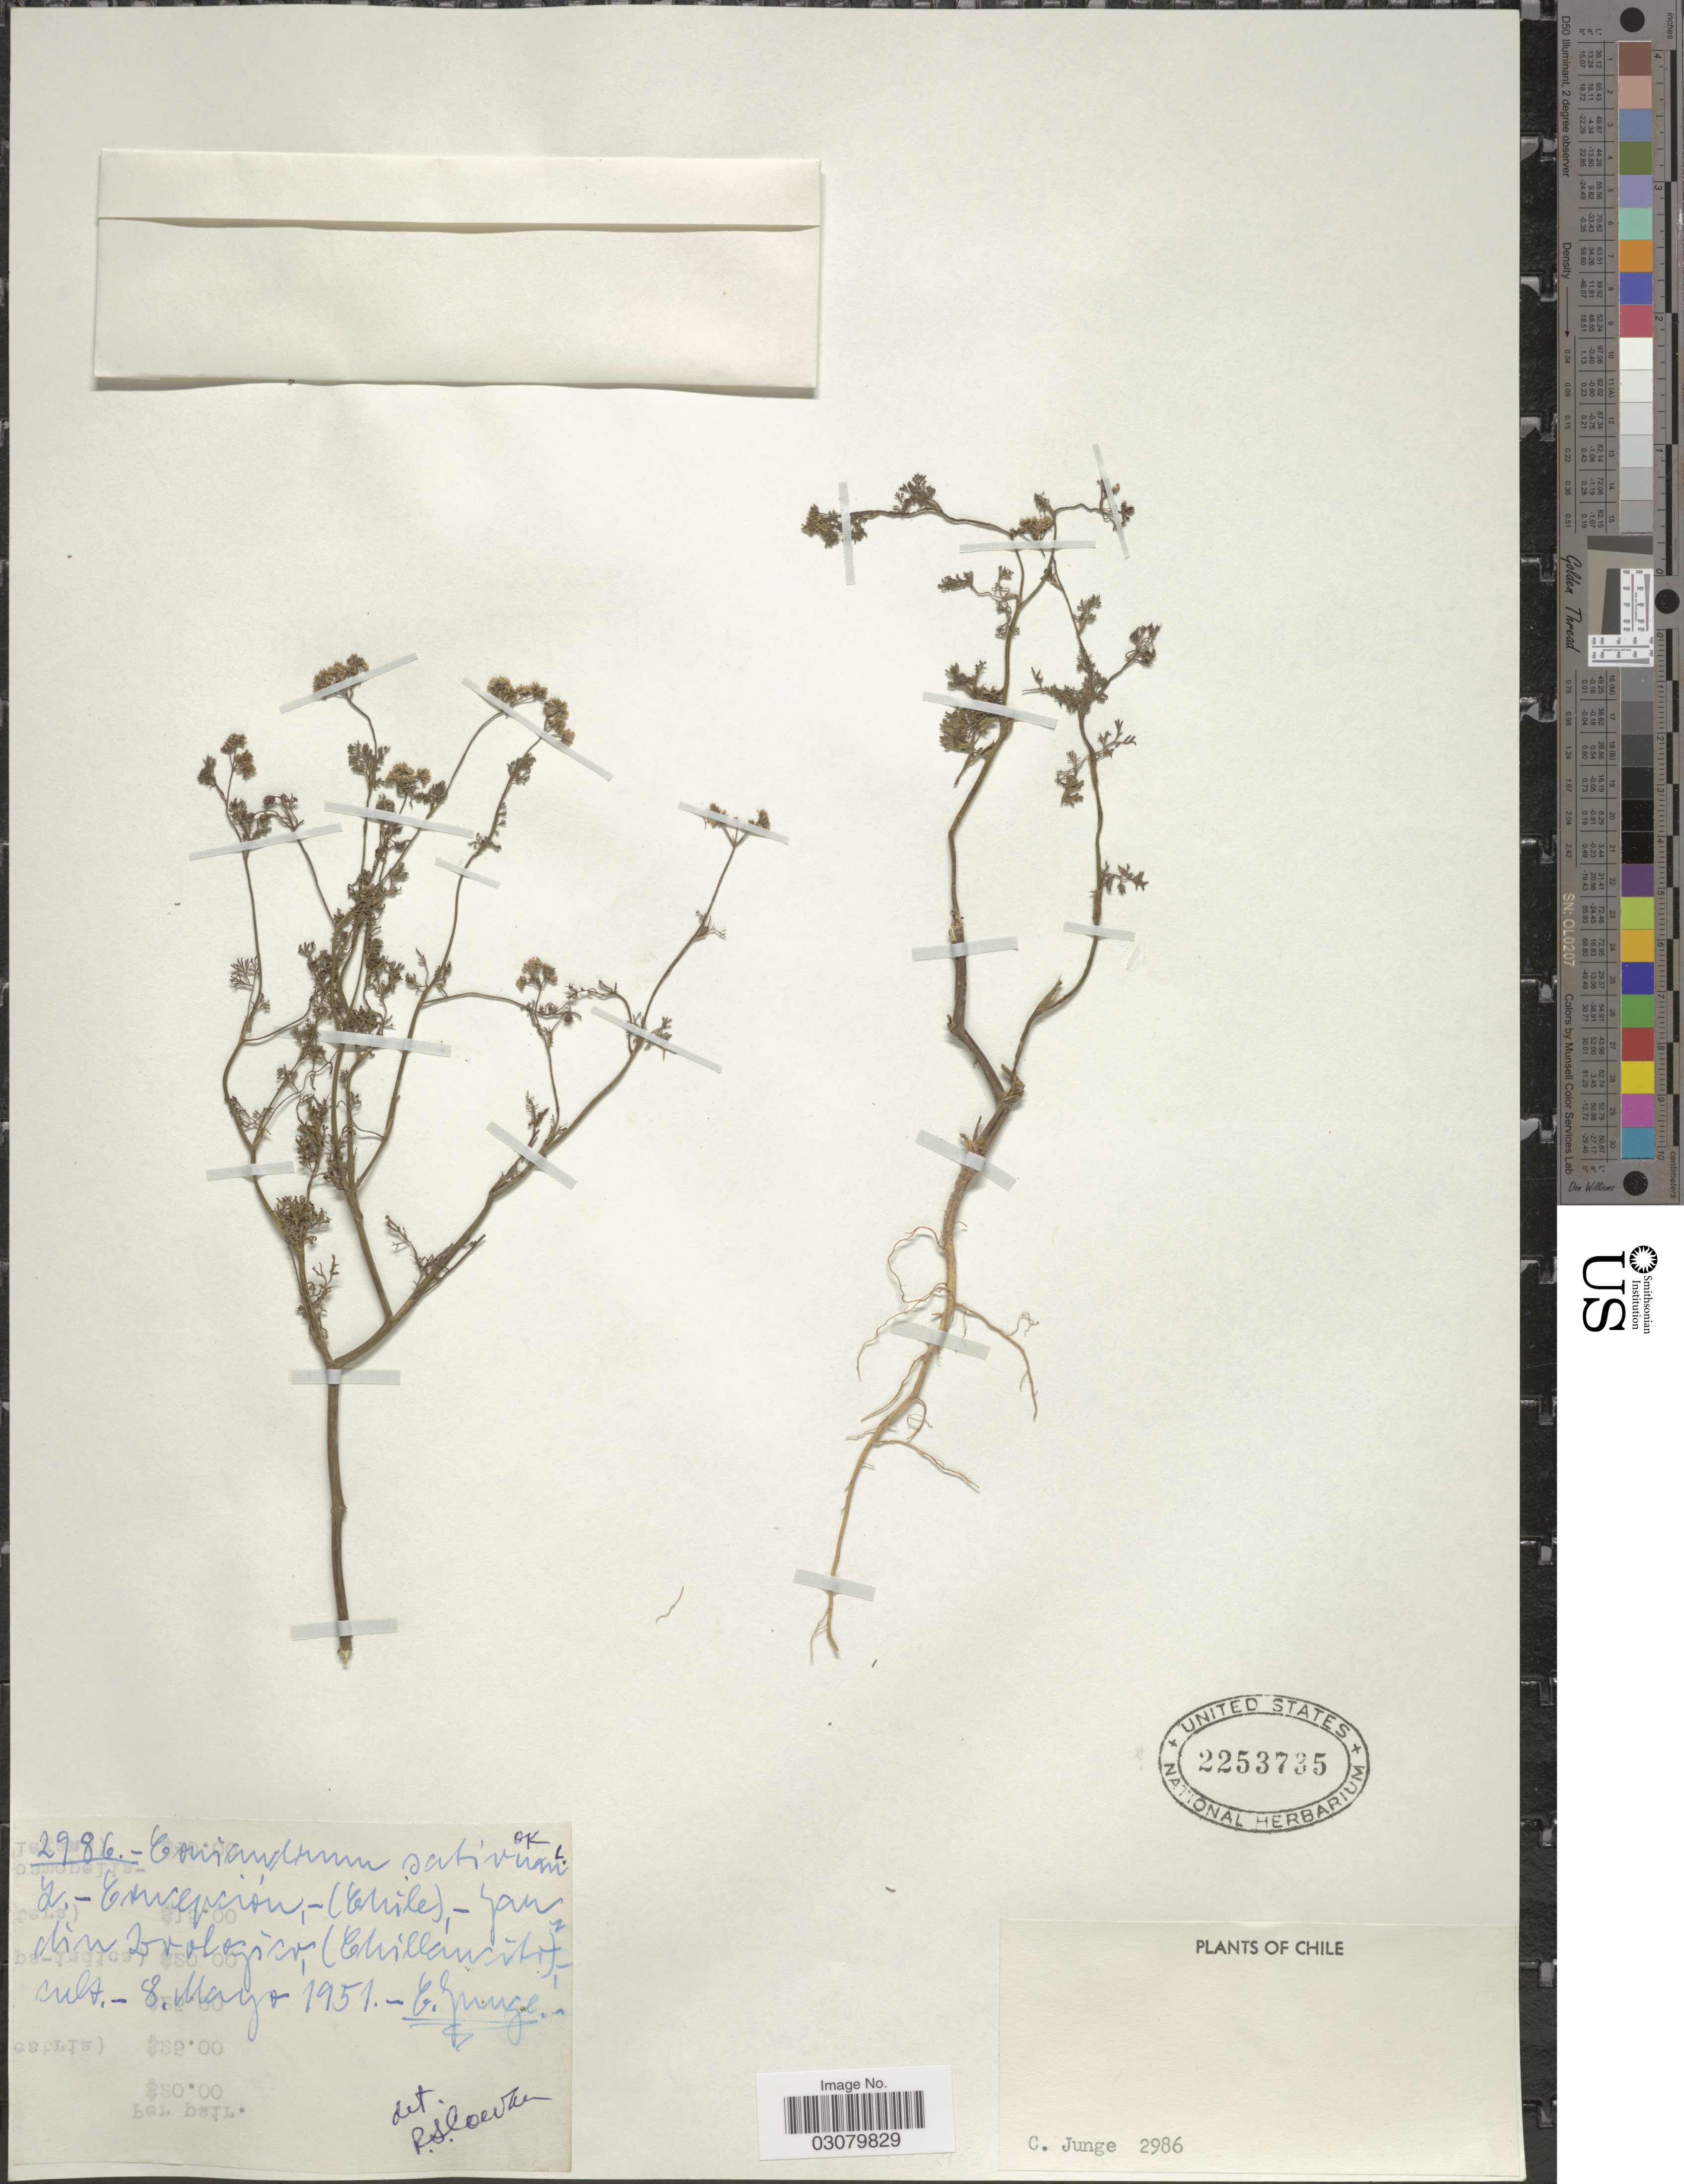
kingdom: Plantae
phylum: Tracheophyta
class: Magnoliopsida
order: Apiales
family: Apiaceae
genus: Coriandrum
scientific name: Coriandrum sativum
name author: L.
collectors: C. Junge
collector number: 2986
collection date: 1951-05-08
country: Chile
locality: Concepción. Jardin Zoologica.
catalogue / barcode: US 2253735